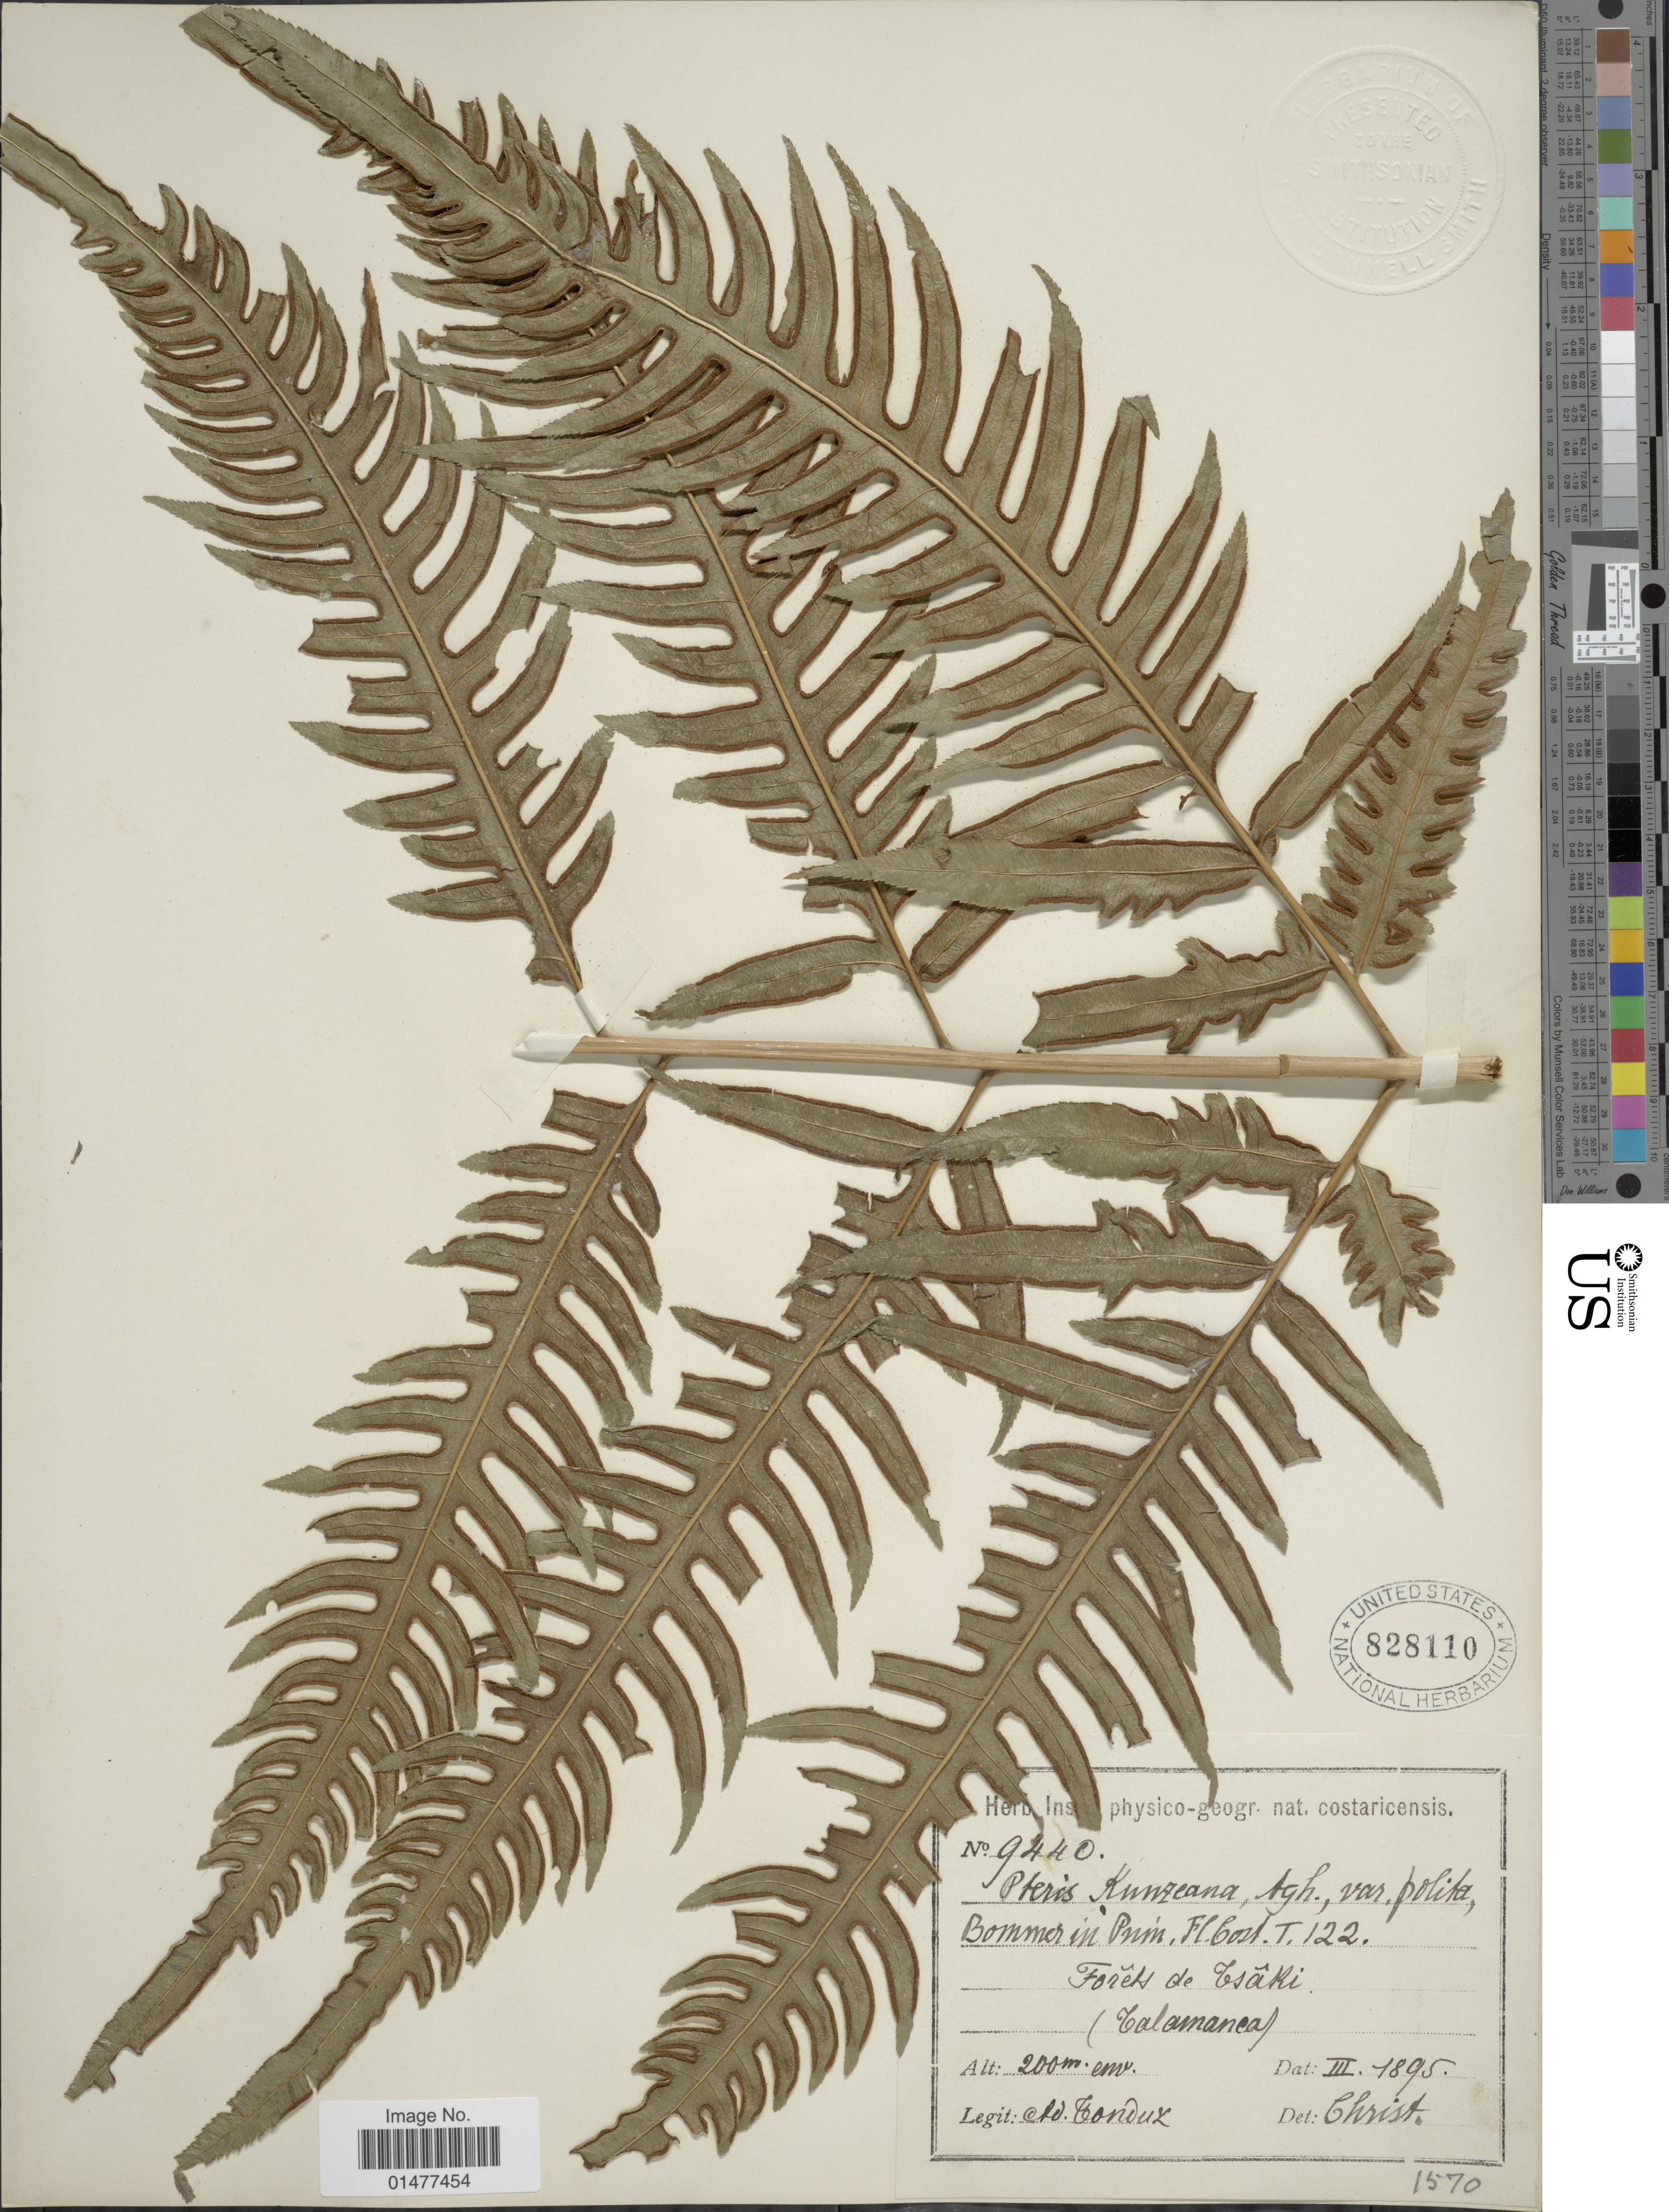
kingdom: Plantae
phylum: Tracheophyta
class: Polypodiopsida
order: Polypodiales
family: Pteridaceae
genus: Pteris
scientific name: Pteris altissima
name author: Poir.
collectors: A. Tonduz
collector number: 9440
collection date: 1895-03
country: Costa Rica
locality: Forêts de Tsâki (Talamanca).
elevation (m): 200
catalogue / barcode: US 828110